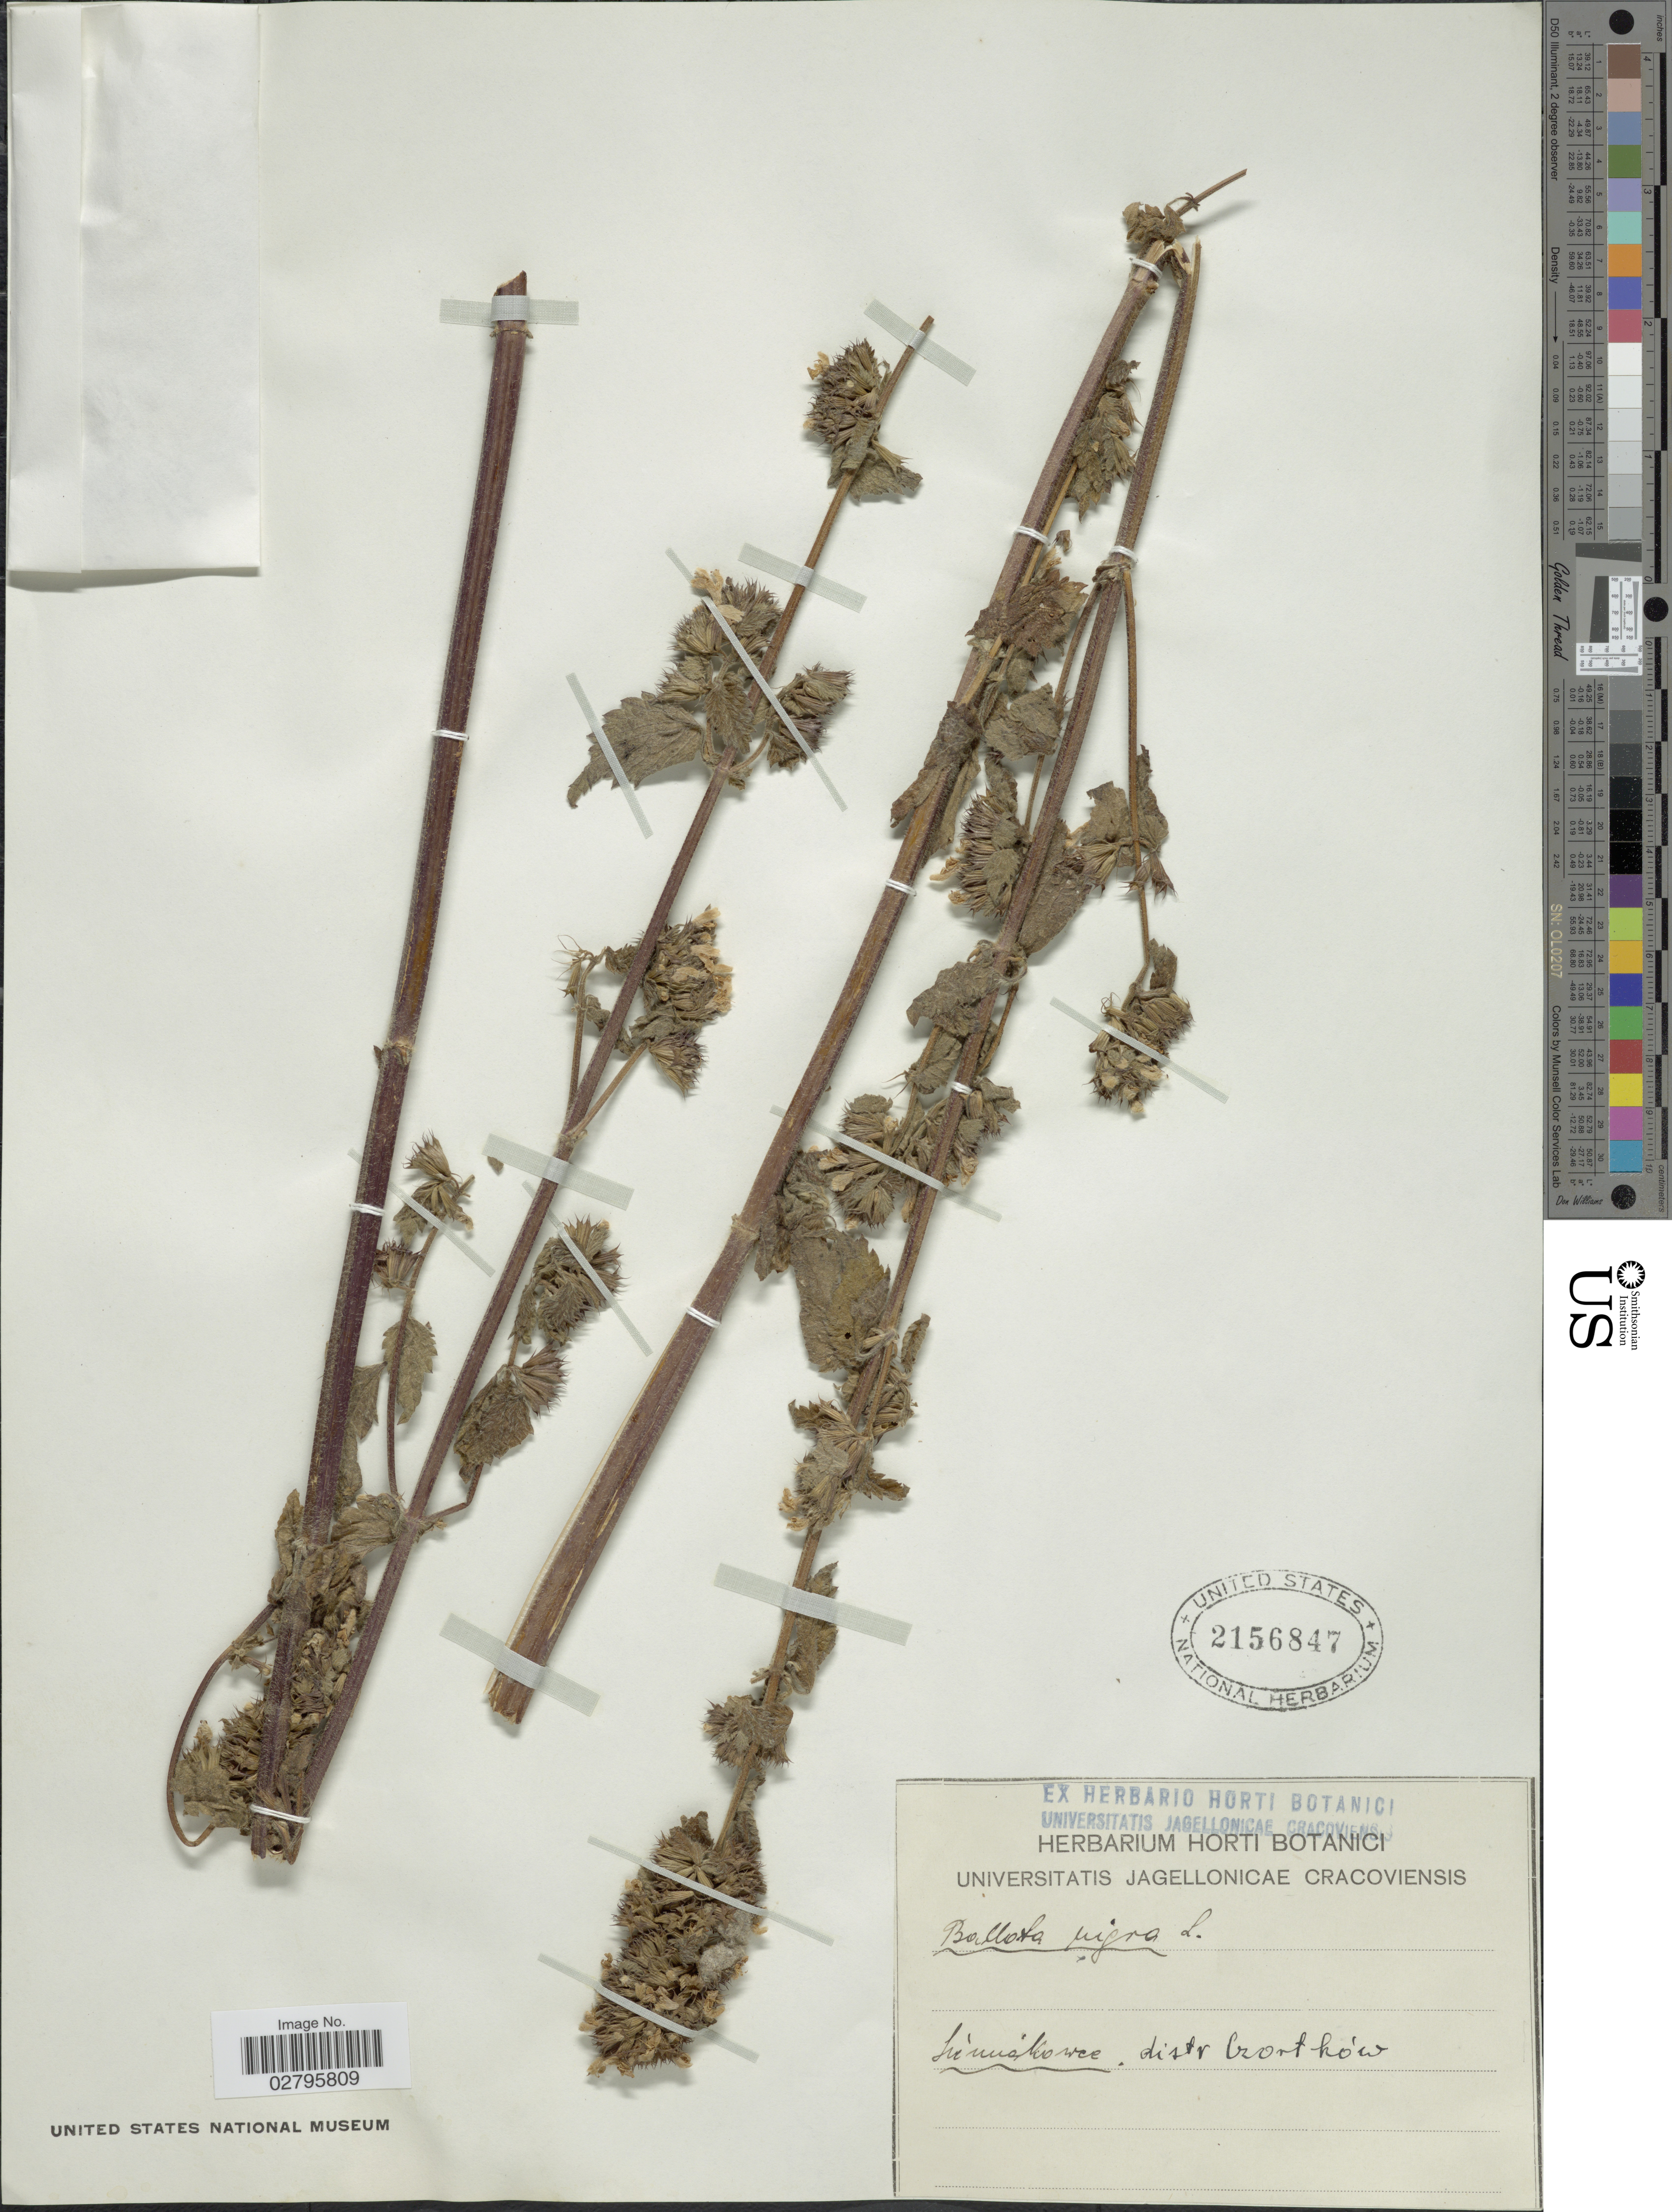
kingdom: Plantae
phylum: Tracheophyta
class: Magnoliopsida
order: Lamiales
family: Lamiaceae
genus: Ballota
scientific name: Ballota nigra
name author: L.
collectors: Ex herb. Horti Botanici Universitatis Jagellonicae Cracoviensis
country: Ukraine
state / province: Ternopil'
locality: Siuuskowce. distr. Czortków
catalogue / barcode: US 2156847